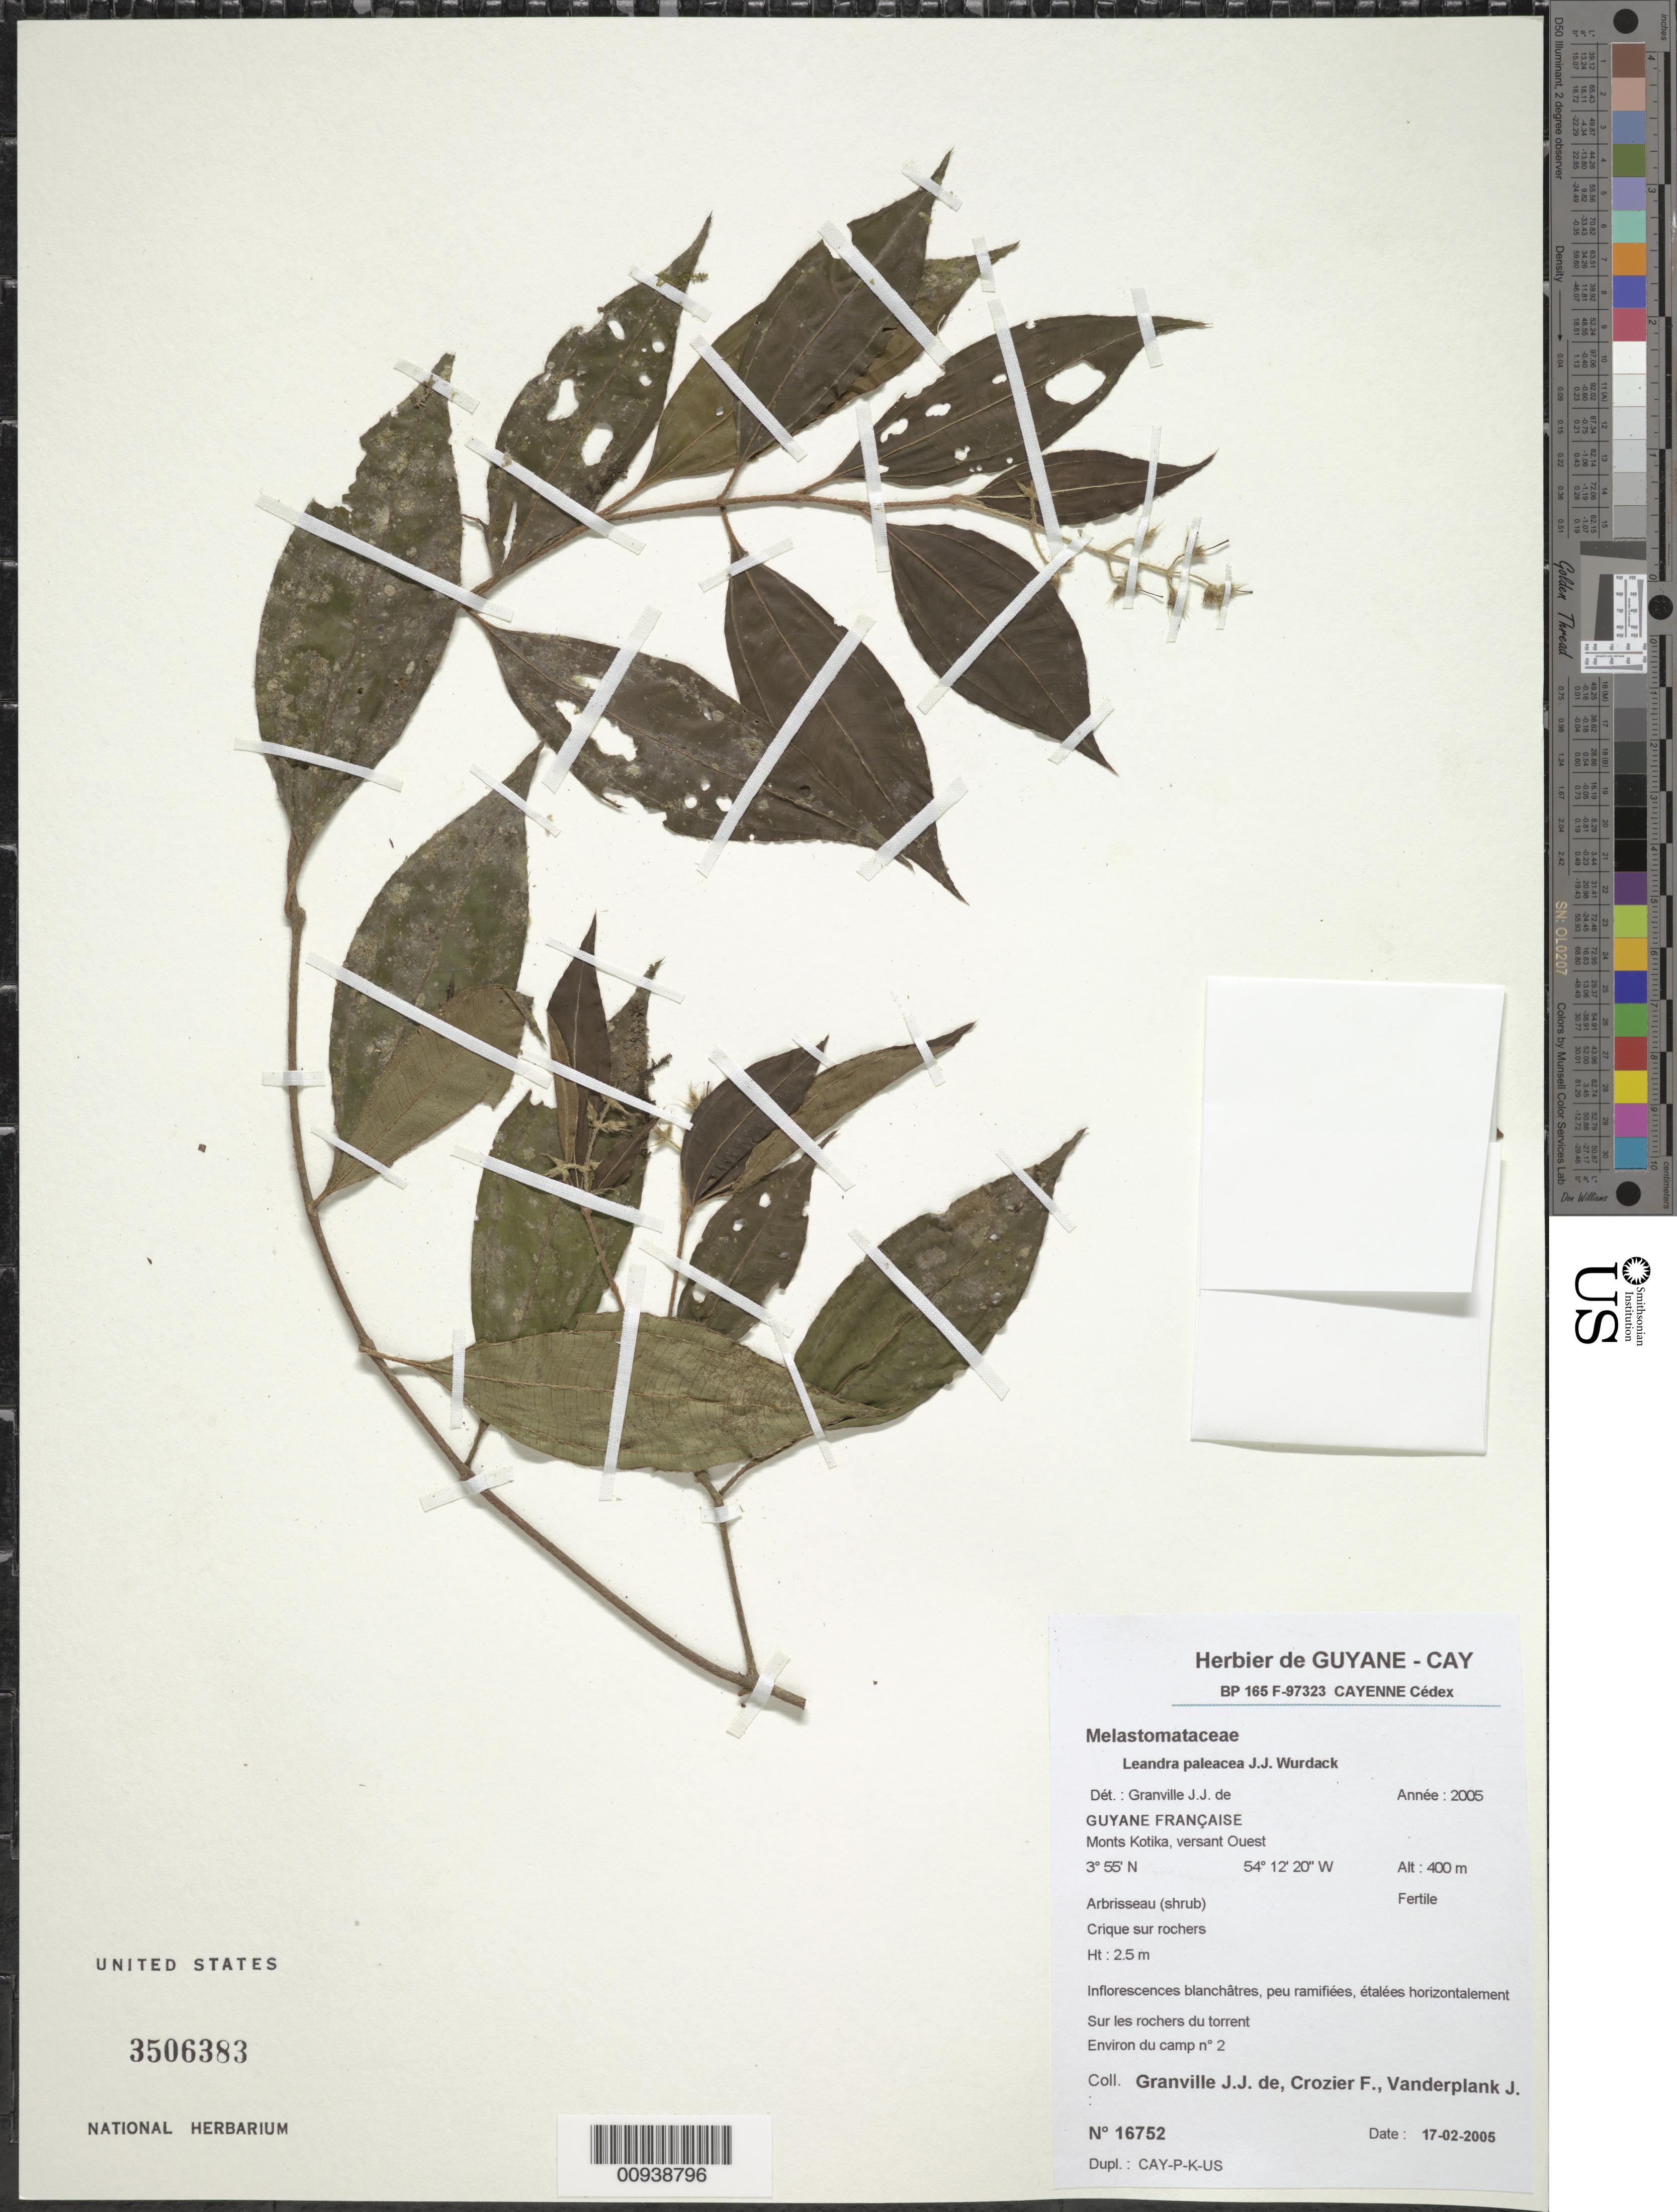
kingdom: Plantae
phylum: Tracheophyta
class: Magnoliopsida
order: Myrtales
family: Melastomataceae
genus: Leandra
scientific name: Leandra paleacea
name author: Wurdack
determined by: Granville, J. J. de, (CAY), Institut de Recherche pour le Developpement (IRD) (FRENCH GUIANA)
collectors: J.-J. de Granville, F. Crozier & J. Vanderplank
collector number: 16752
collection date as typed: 17-Feb-05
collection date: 2005-02-17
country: French Guiana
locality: Monts Kotika, versant Ouest, environ du camp 2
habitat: Crique sur rochers; sur les rochers du torrent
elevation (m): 400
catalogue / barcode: US 3506383